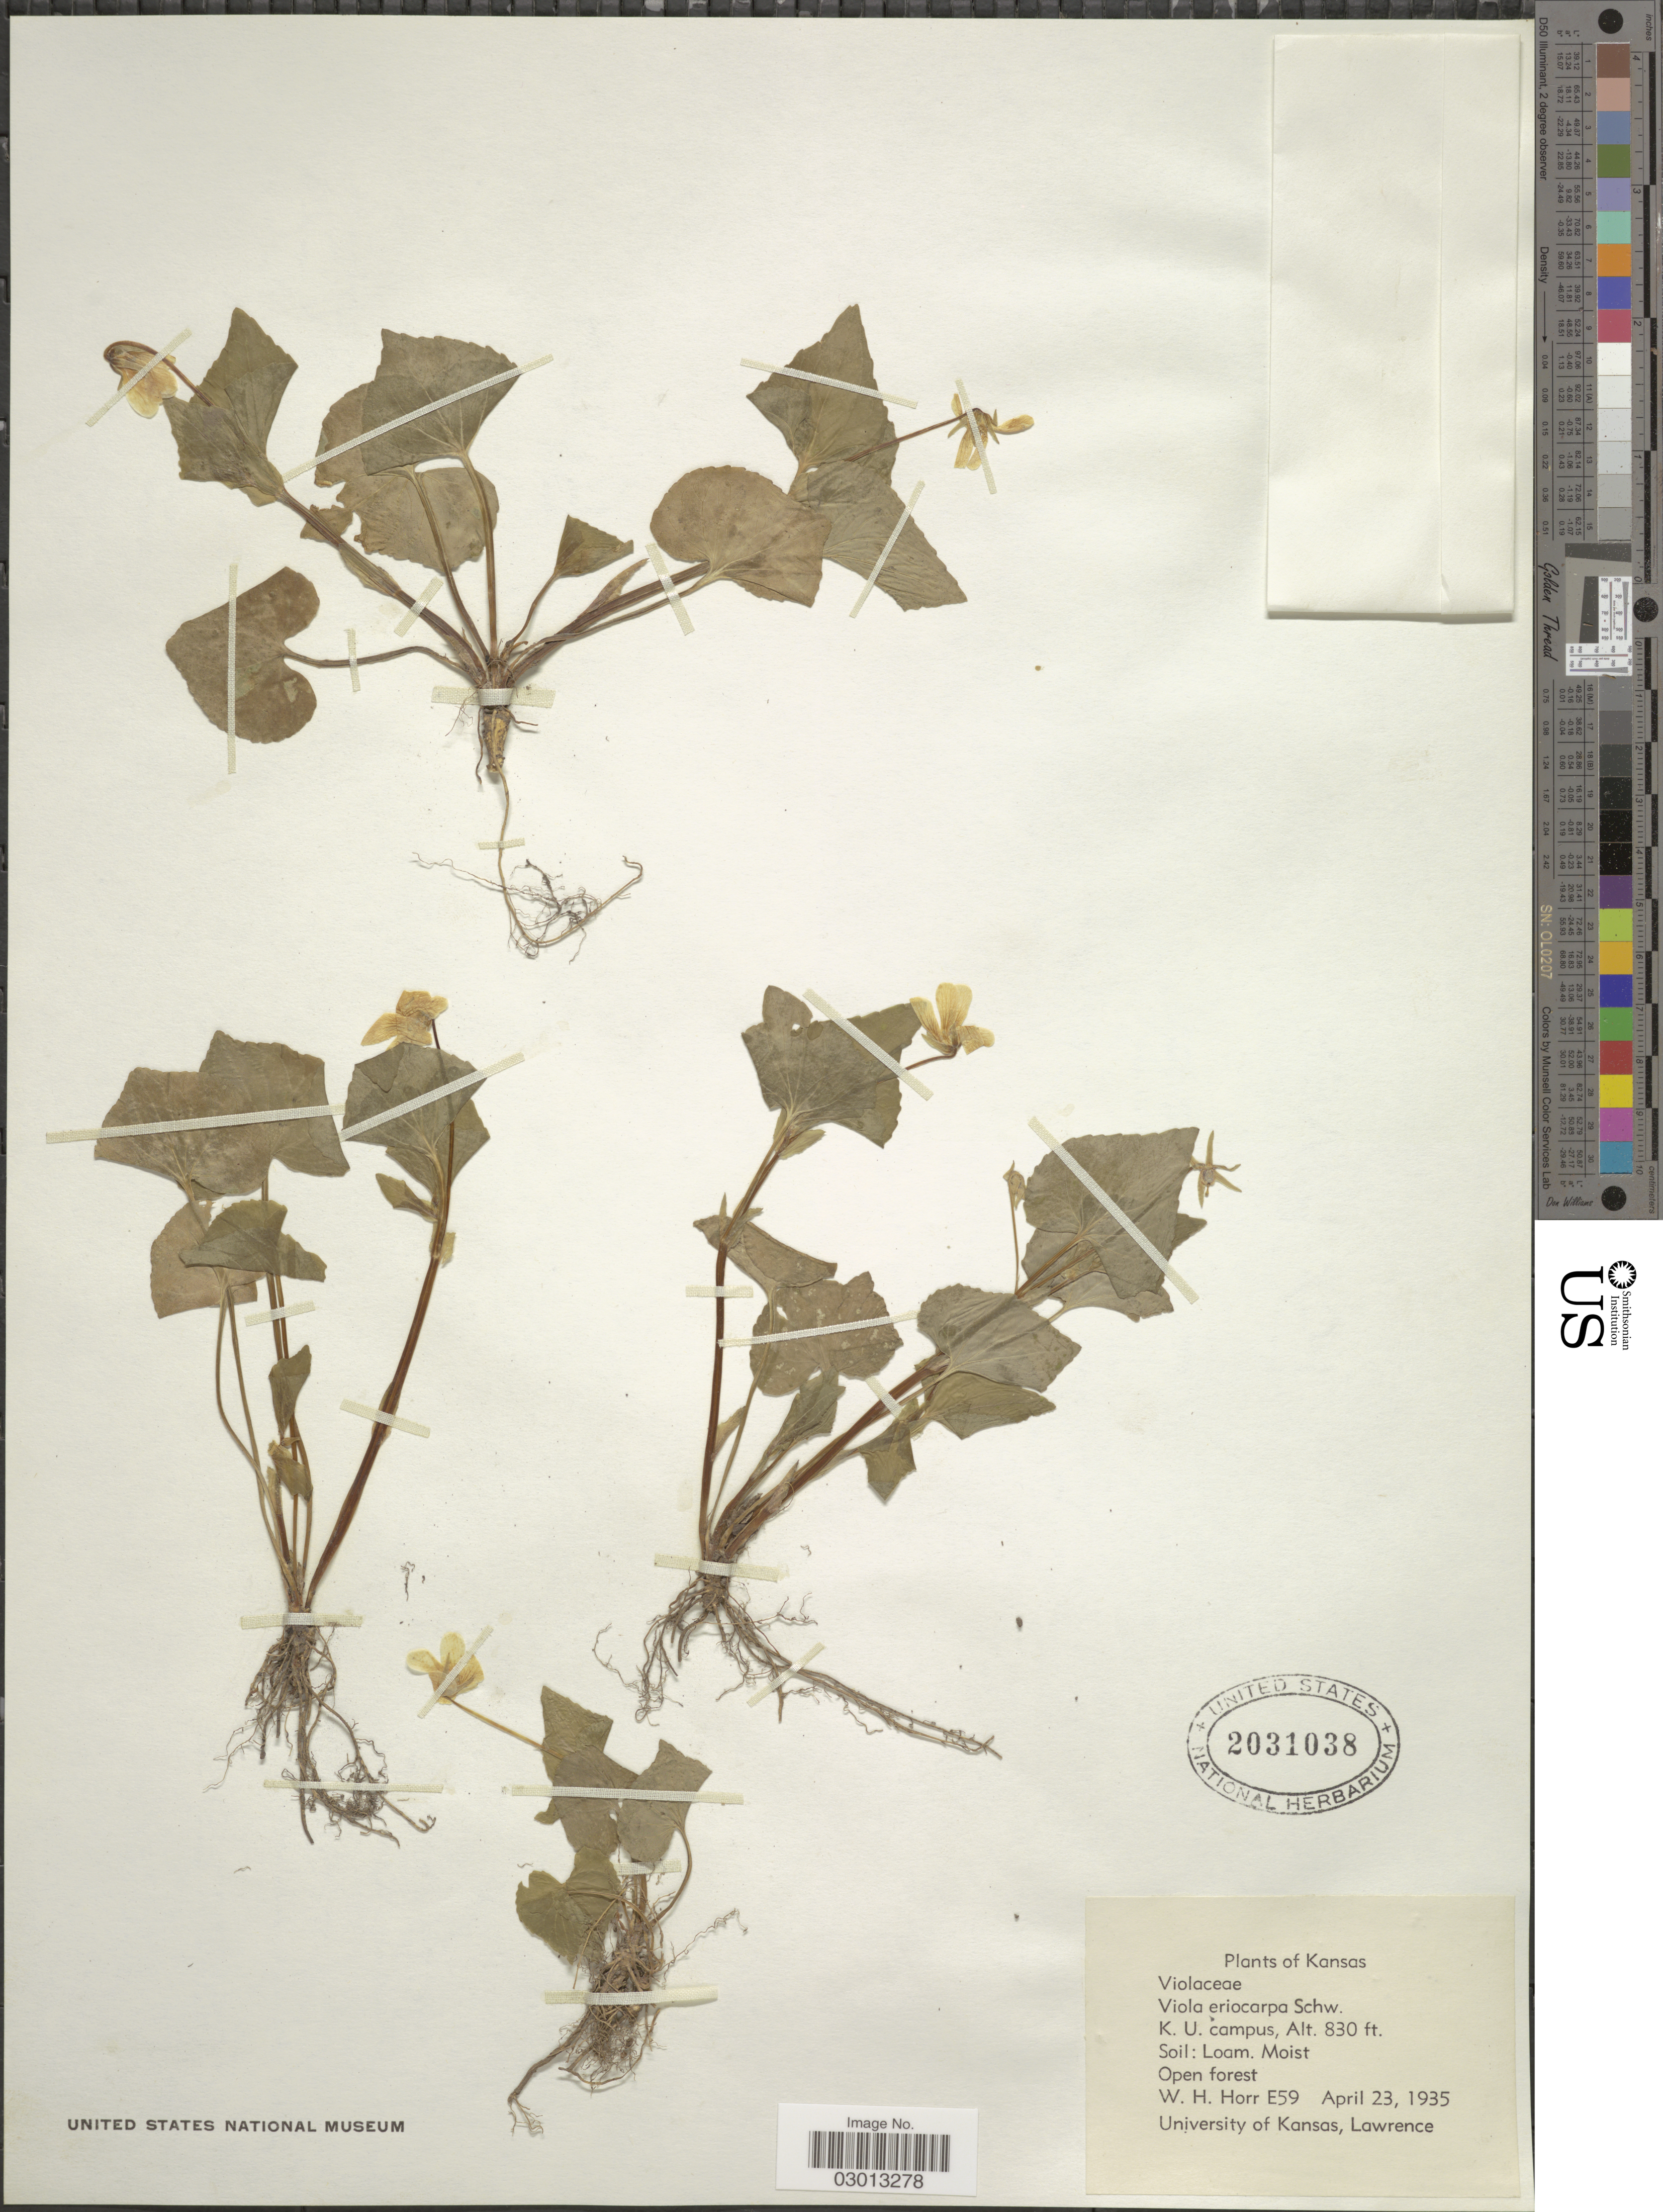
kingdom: Plantae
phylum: Tracheophyta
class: Magnoliopsida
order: Malpighiales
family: Violaceae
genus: Viola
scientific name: Viola pensylvanica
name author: Michx.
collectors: W. H. Horr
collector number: E59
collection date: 1935-04-23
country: United States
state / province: Kansas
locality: K. U. campus.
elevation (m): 253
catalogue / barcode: US 2031038